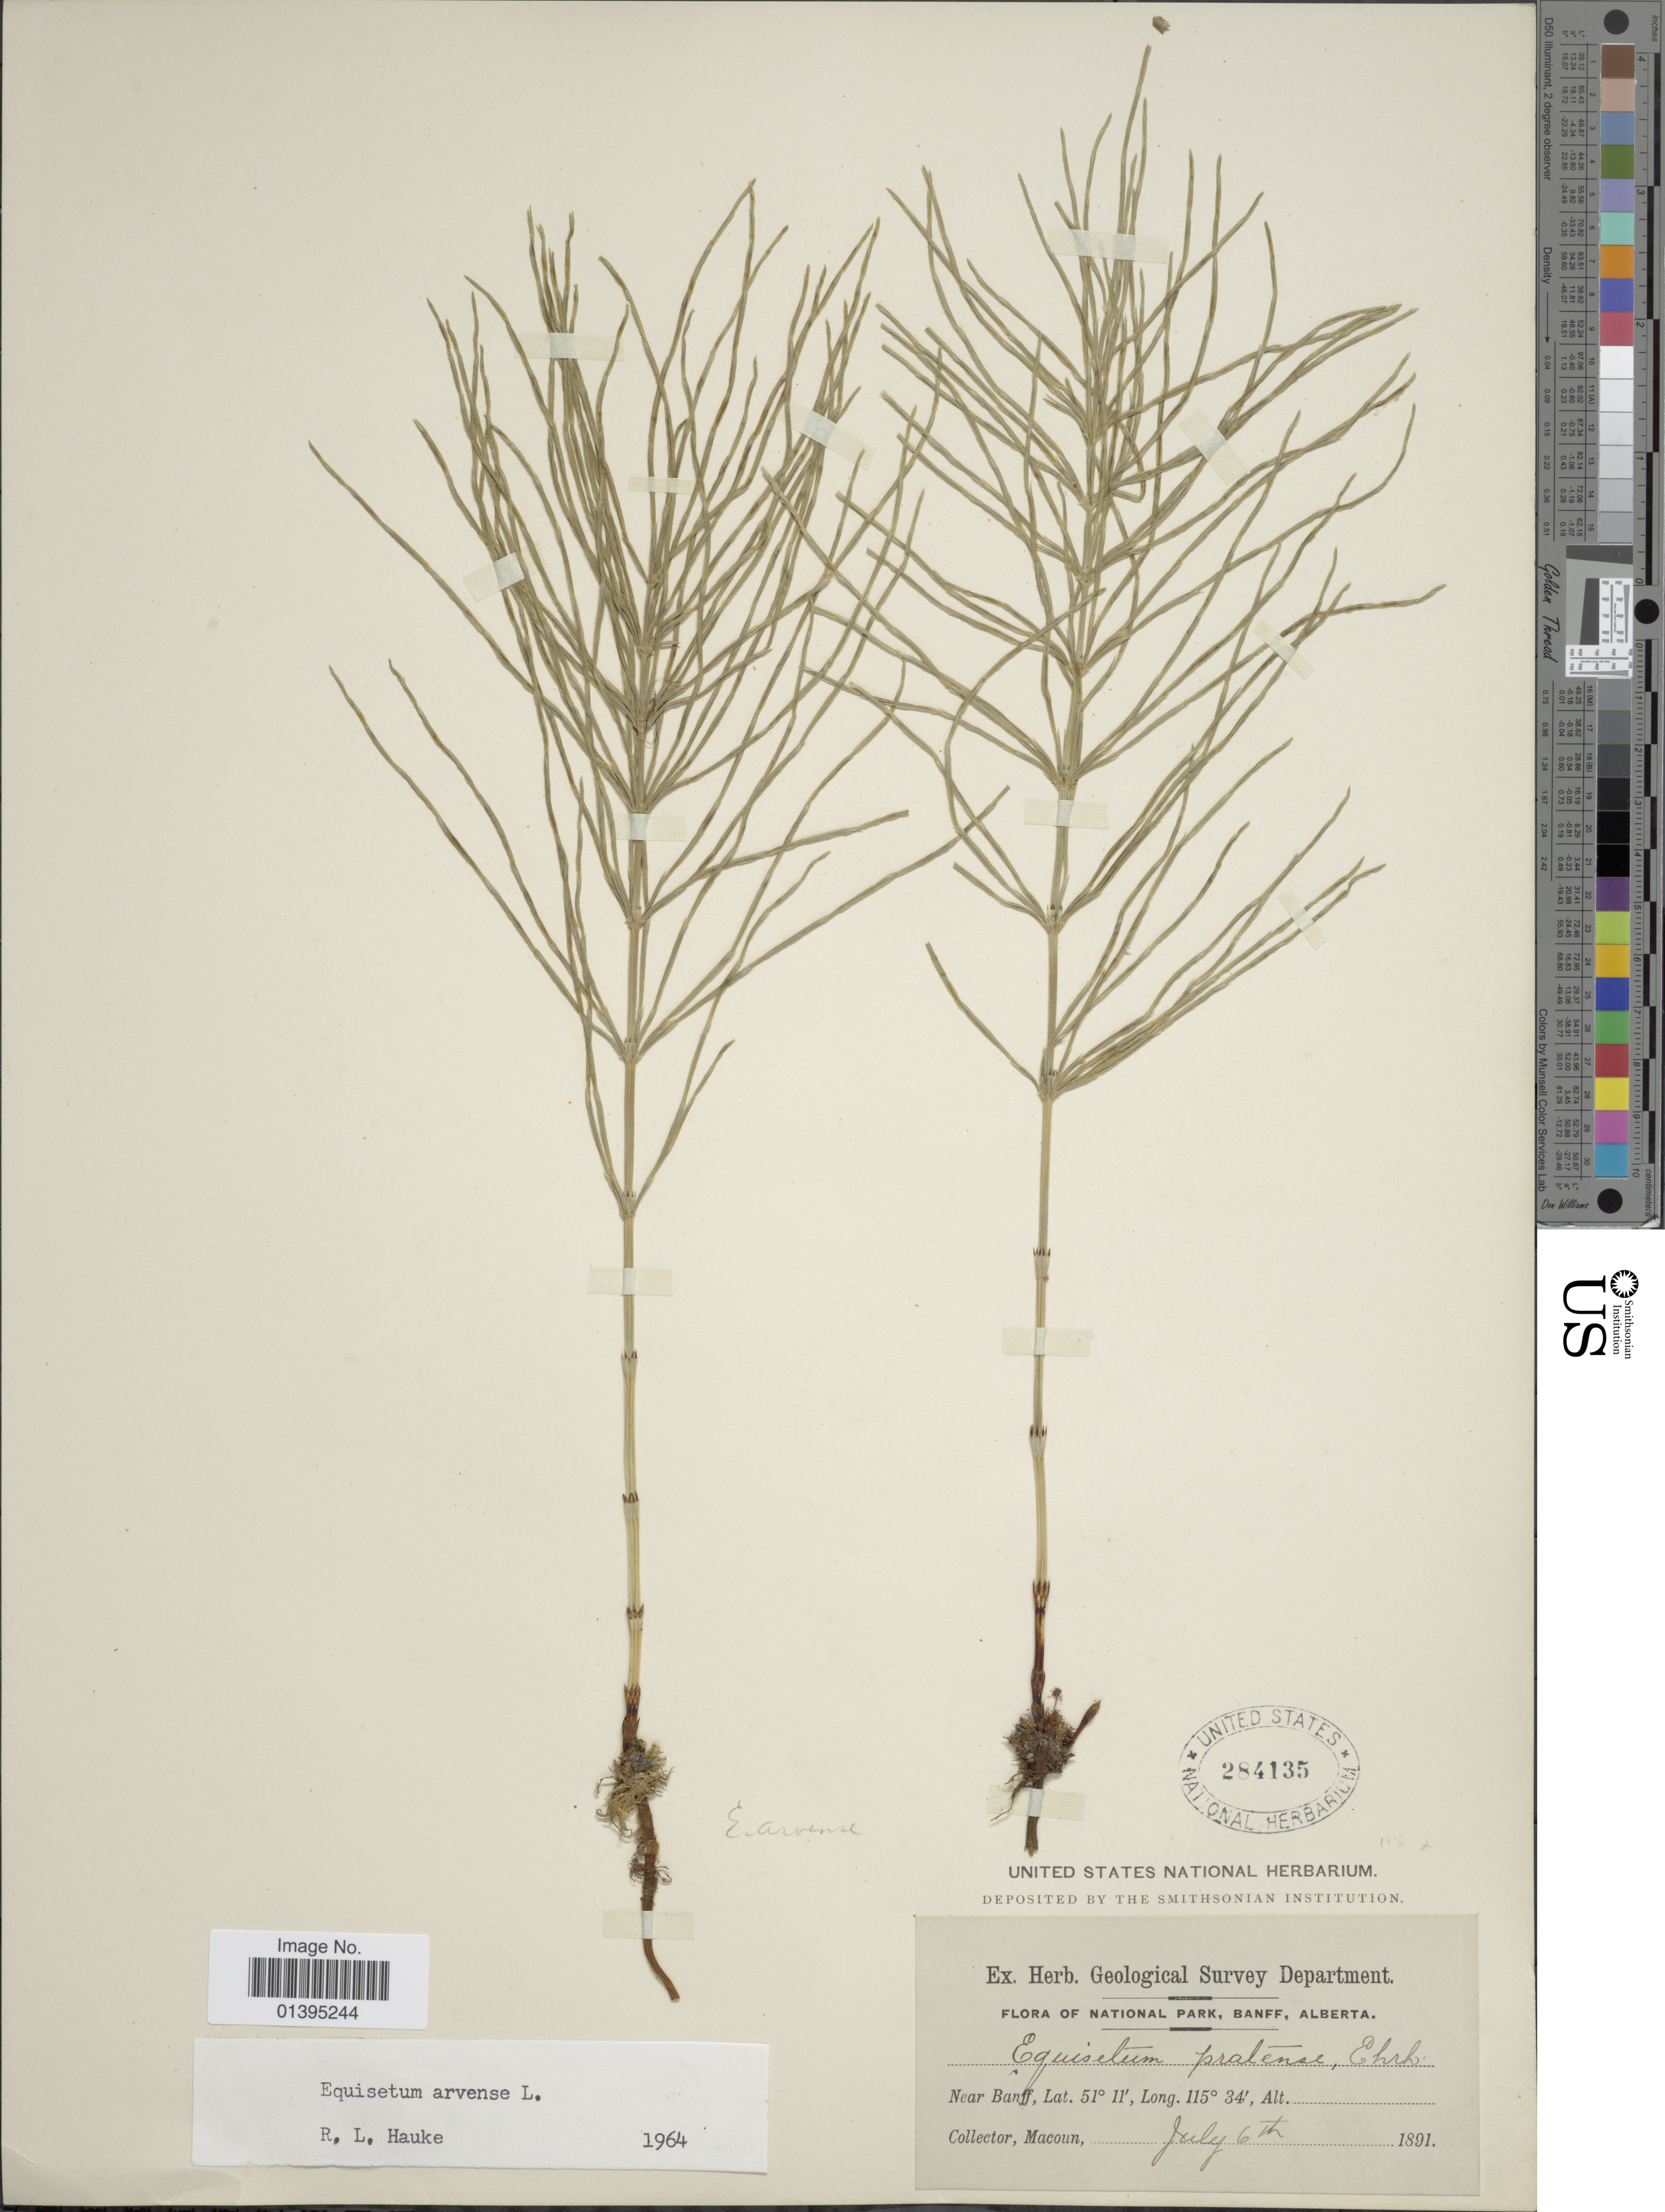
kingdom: Plantae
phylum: Tracheophyta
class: Polypodiopsida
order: Equisetales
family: Equisetaceae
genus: Equisetum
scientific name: Equisetum arvense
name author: L.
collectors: -- Macoun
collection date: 1891-07-06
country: Canada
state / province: Alberta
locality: National Park, Banff, near Banff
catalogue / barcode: US 284135